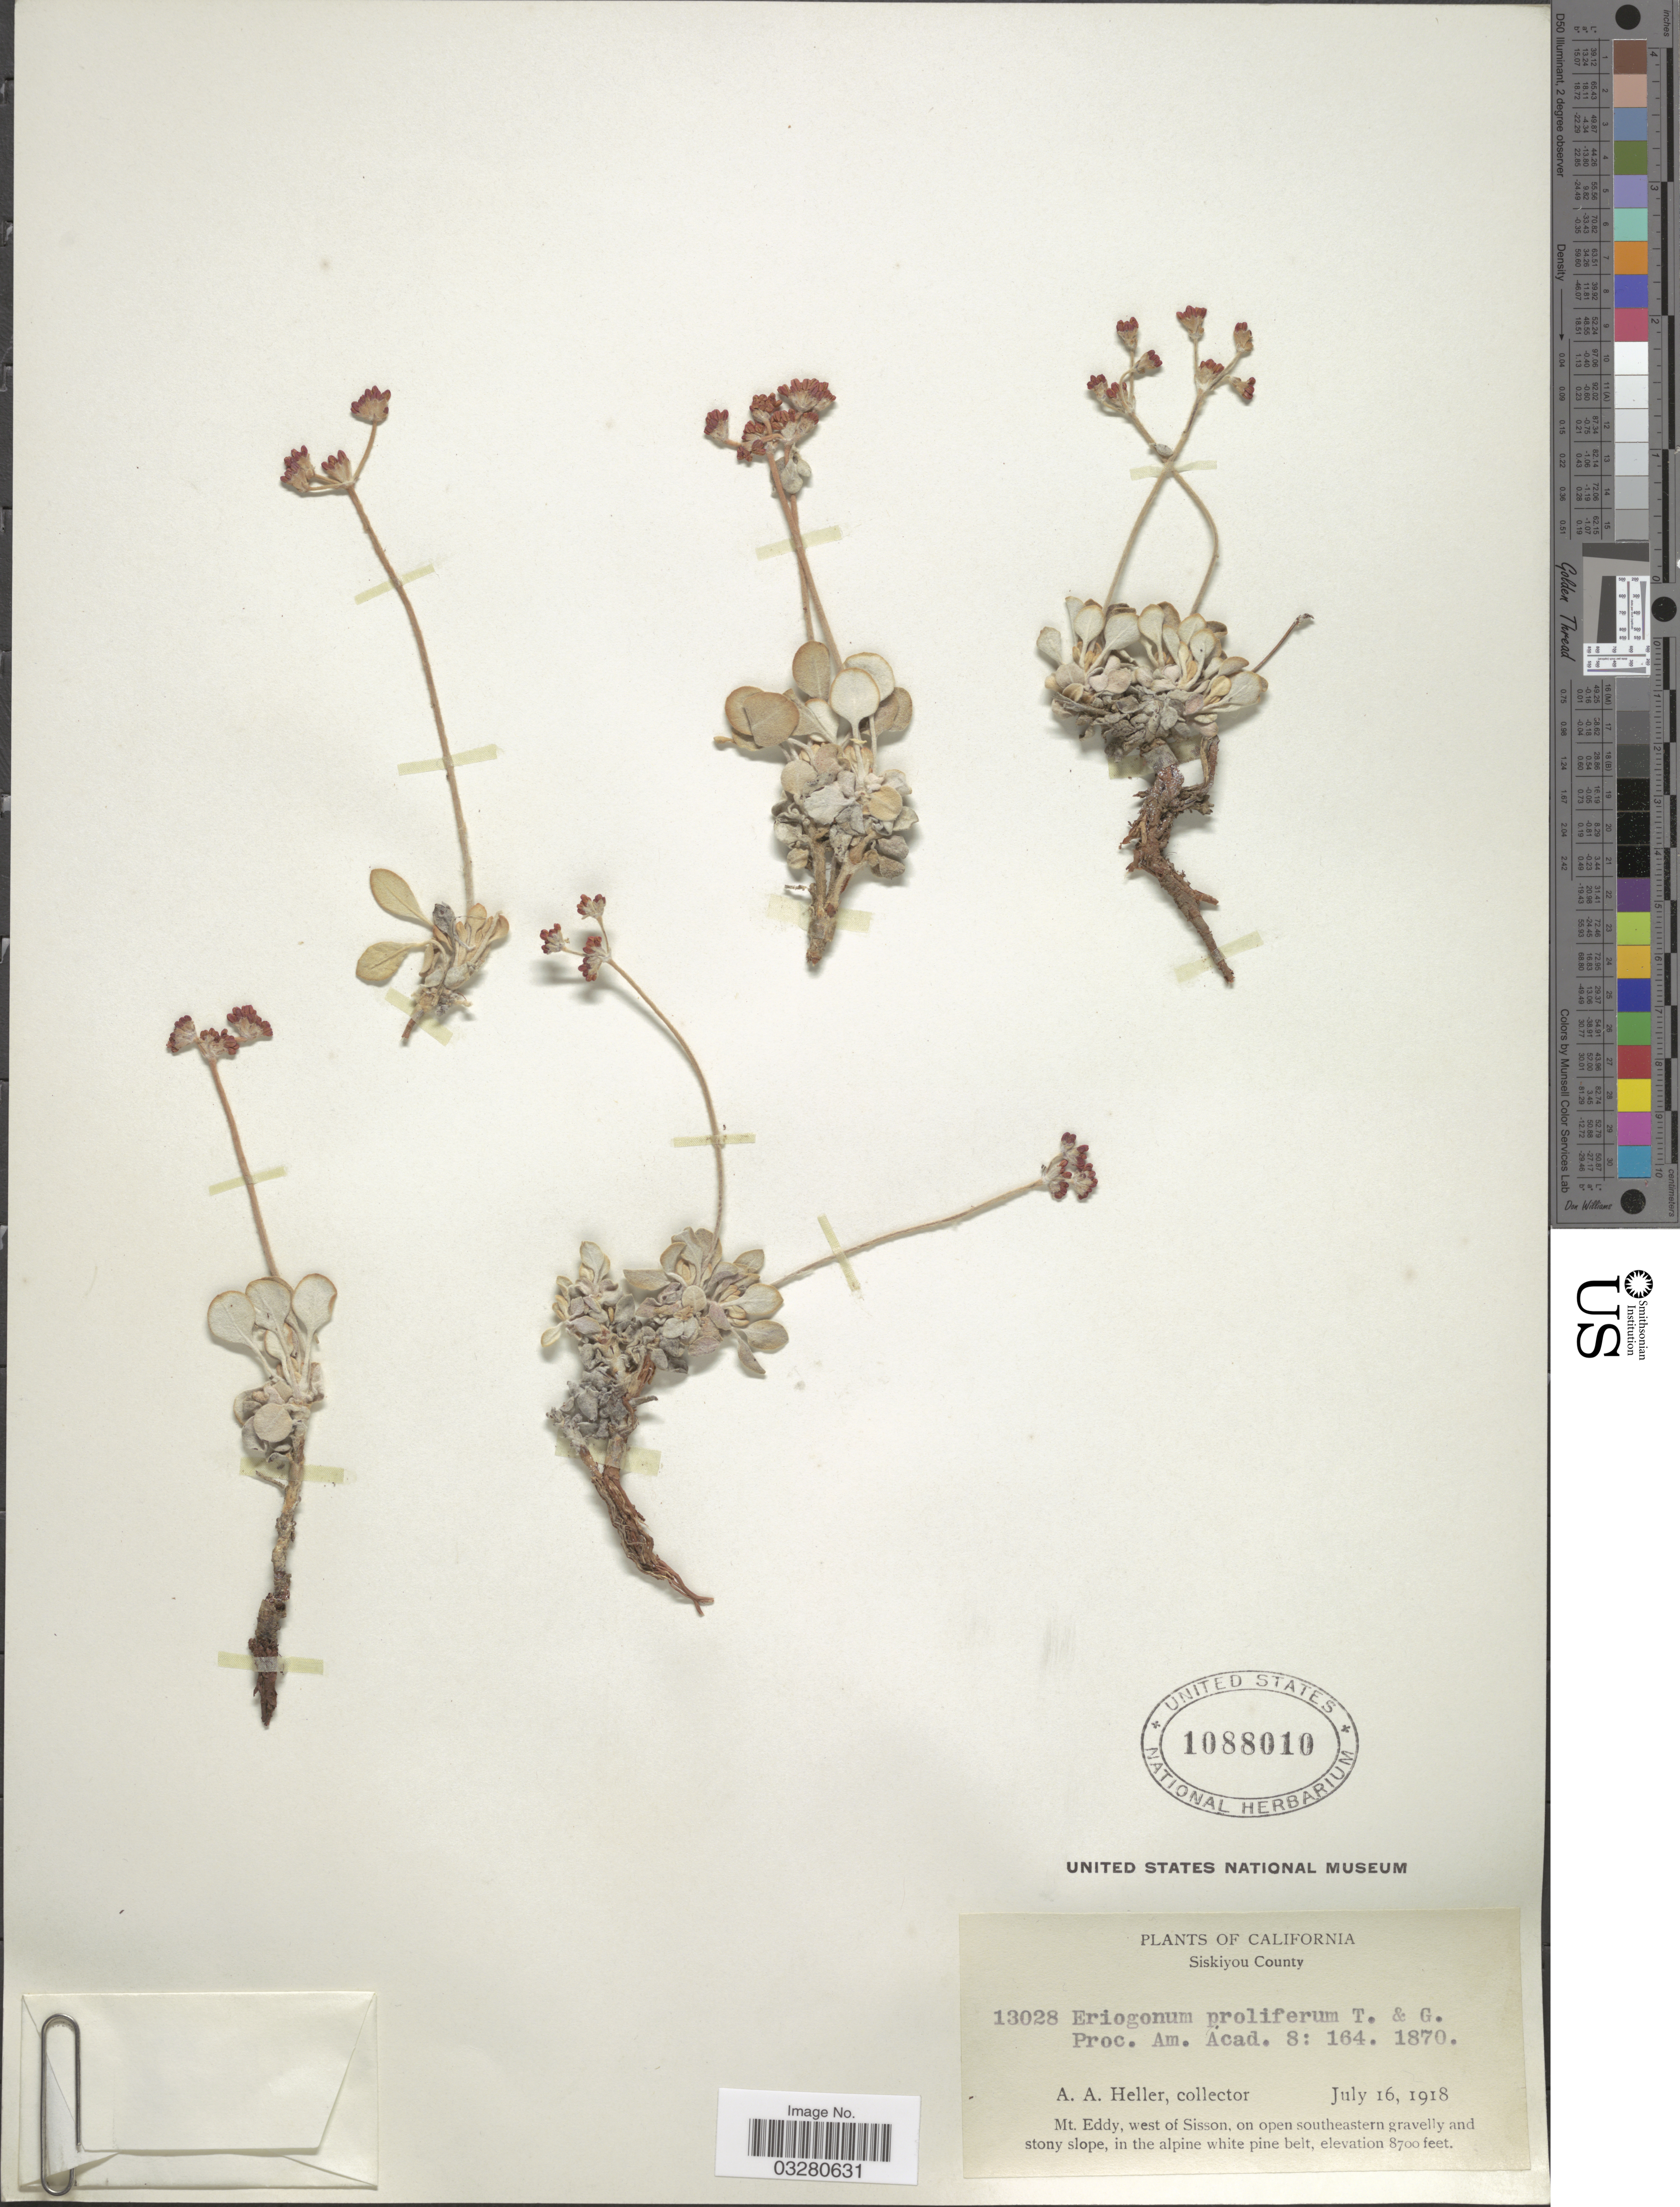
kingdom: Plantae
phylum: Tracheophyta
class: Magnoliopsida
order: Caryophyllales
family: Polygonaceae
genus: Eriogonum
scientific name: Eriogonum proliferum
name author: Torr. & A. Gray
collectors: A. A. Heller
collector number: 13028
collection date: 1918-07-16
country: United States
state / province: California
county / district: Siskiyou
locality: Siskiyou County. Mt. Eddy, west of Sisson, on open southeastern gravelly and stony slope, in the alpine white pine belt.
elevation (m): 2652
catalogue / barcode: US 1088010